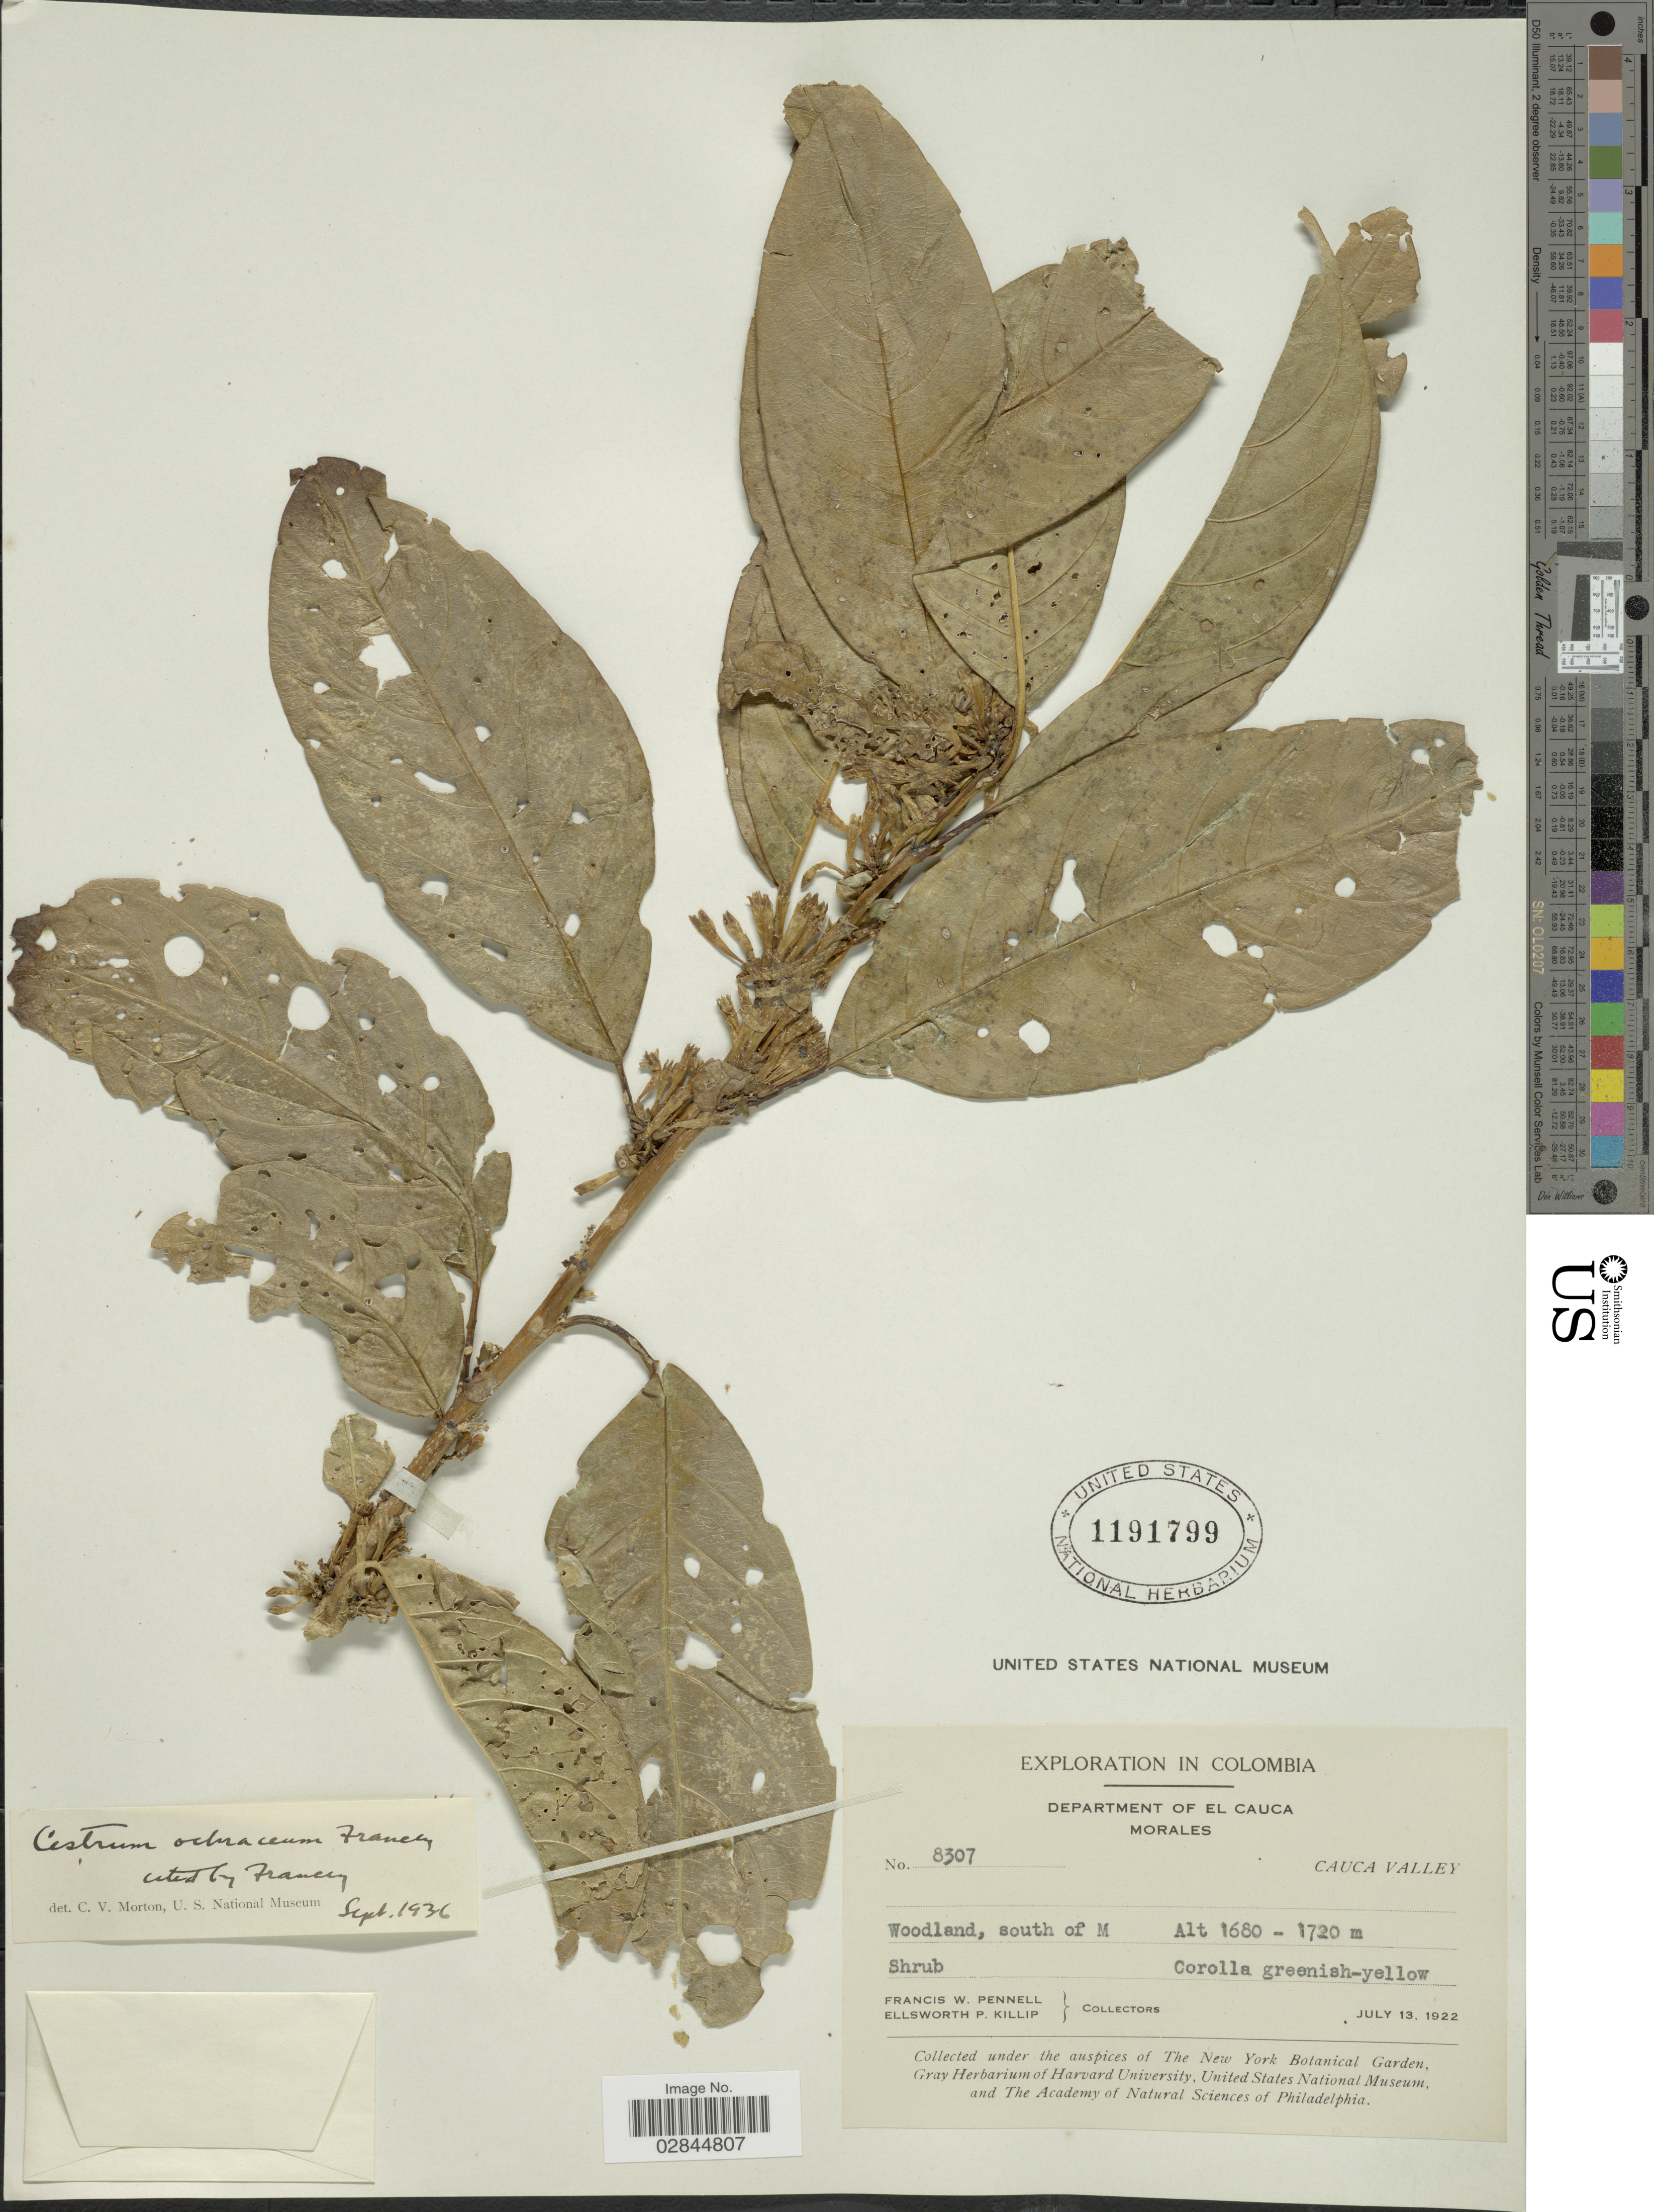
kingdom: Plantae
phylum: Tracheophyta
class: Magnoliopsida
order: Solanales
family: Solanaceae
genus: Cestrum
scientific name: Cestrum ochraceum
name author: Francey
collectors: F. W. Pennell & E. P. Killip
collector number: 8307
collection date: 1922-07-13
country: Colombia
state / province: Cauca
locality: Department of El Cauca. Morales. Cauca Valley. South of M.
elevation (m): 1680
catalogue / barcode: US 1191799